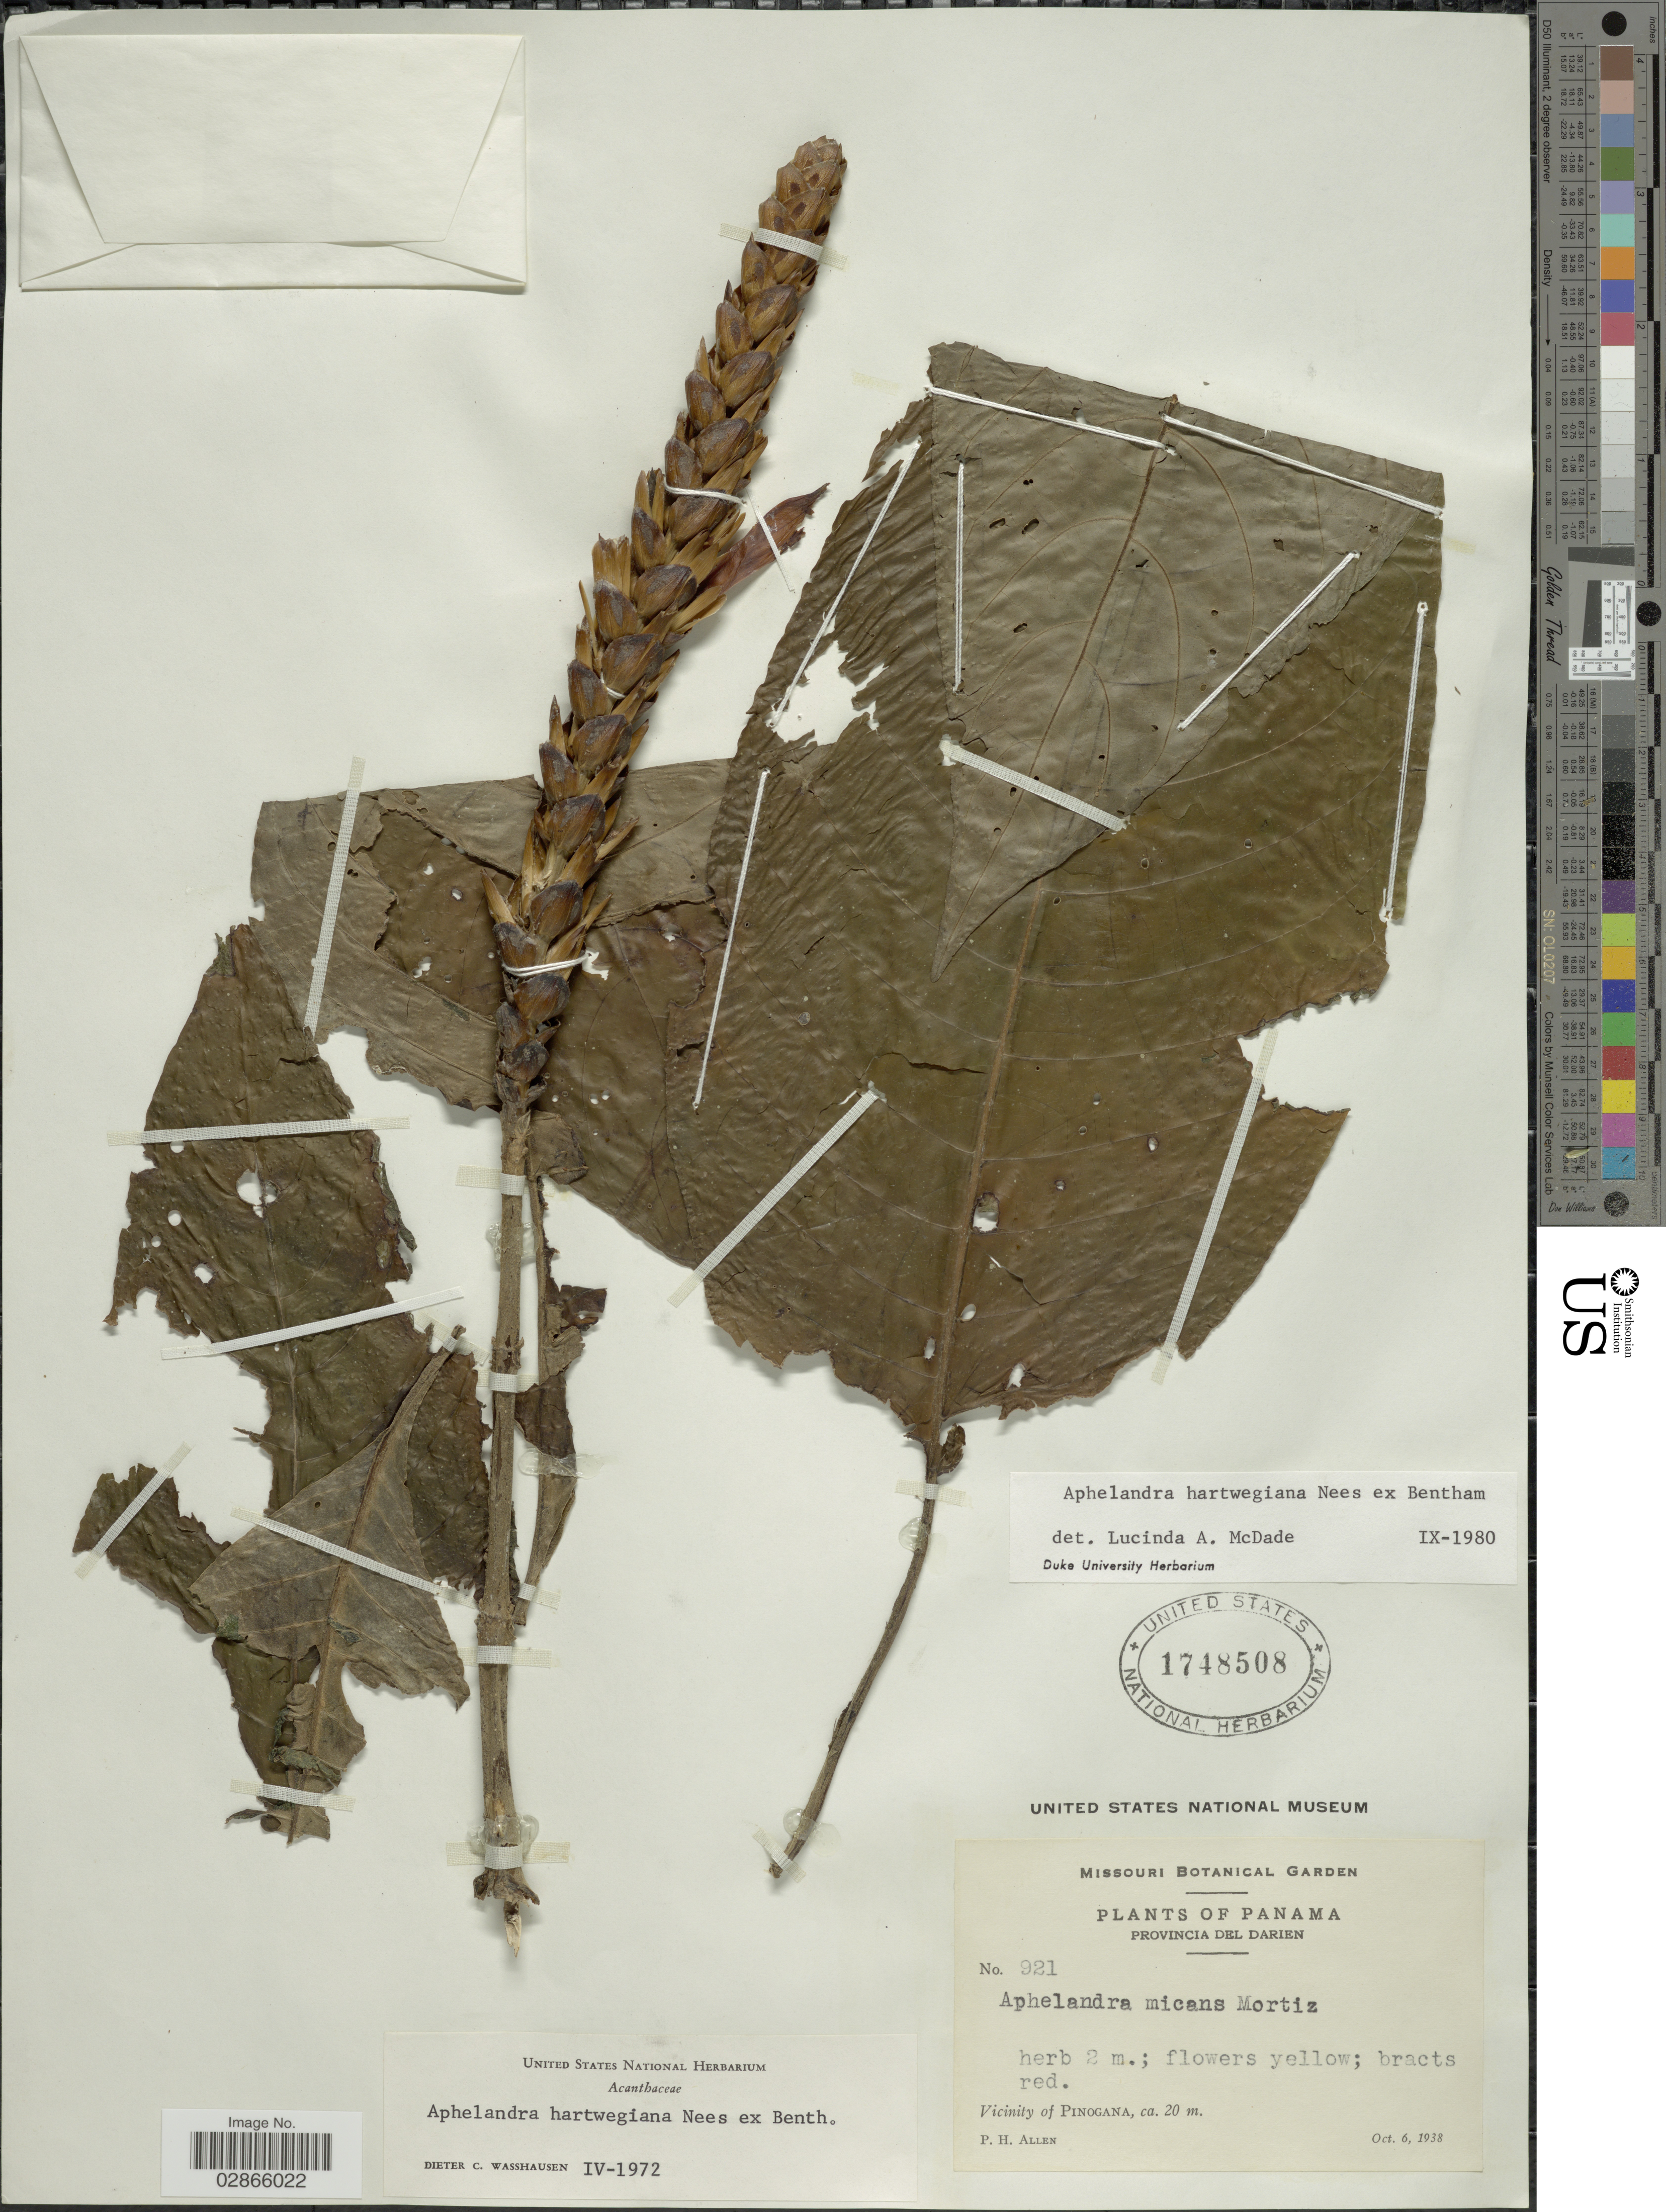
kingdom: Plantae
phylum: Tracheophyta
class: Magnoliopsida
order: Lamiales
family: Acanthaceae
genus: Aphelandra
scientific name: Aphelandra hartwegiana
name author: Nees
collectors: P. H. Allen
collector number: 921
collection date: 1938-10-06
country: Panama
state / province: Darién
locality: Vicinity of Pinogana.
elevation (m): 20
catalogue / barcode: US 1748508